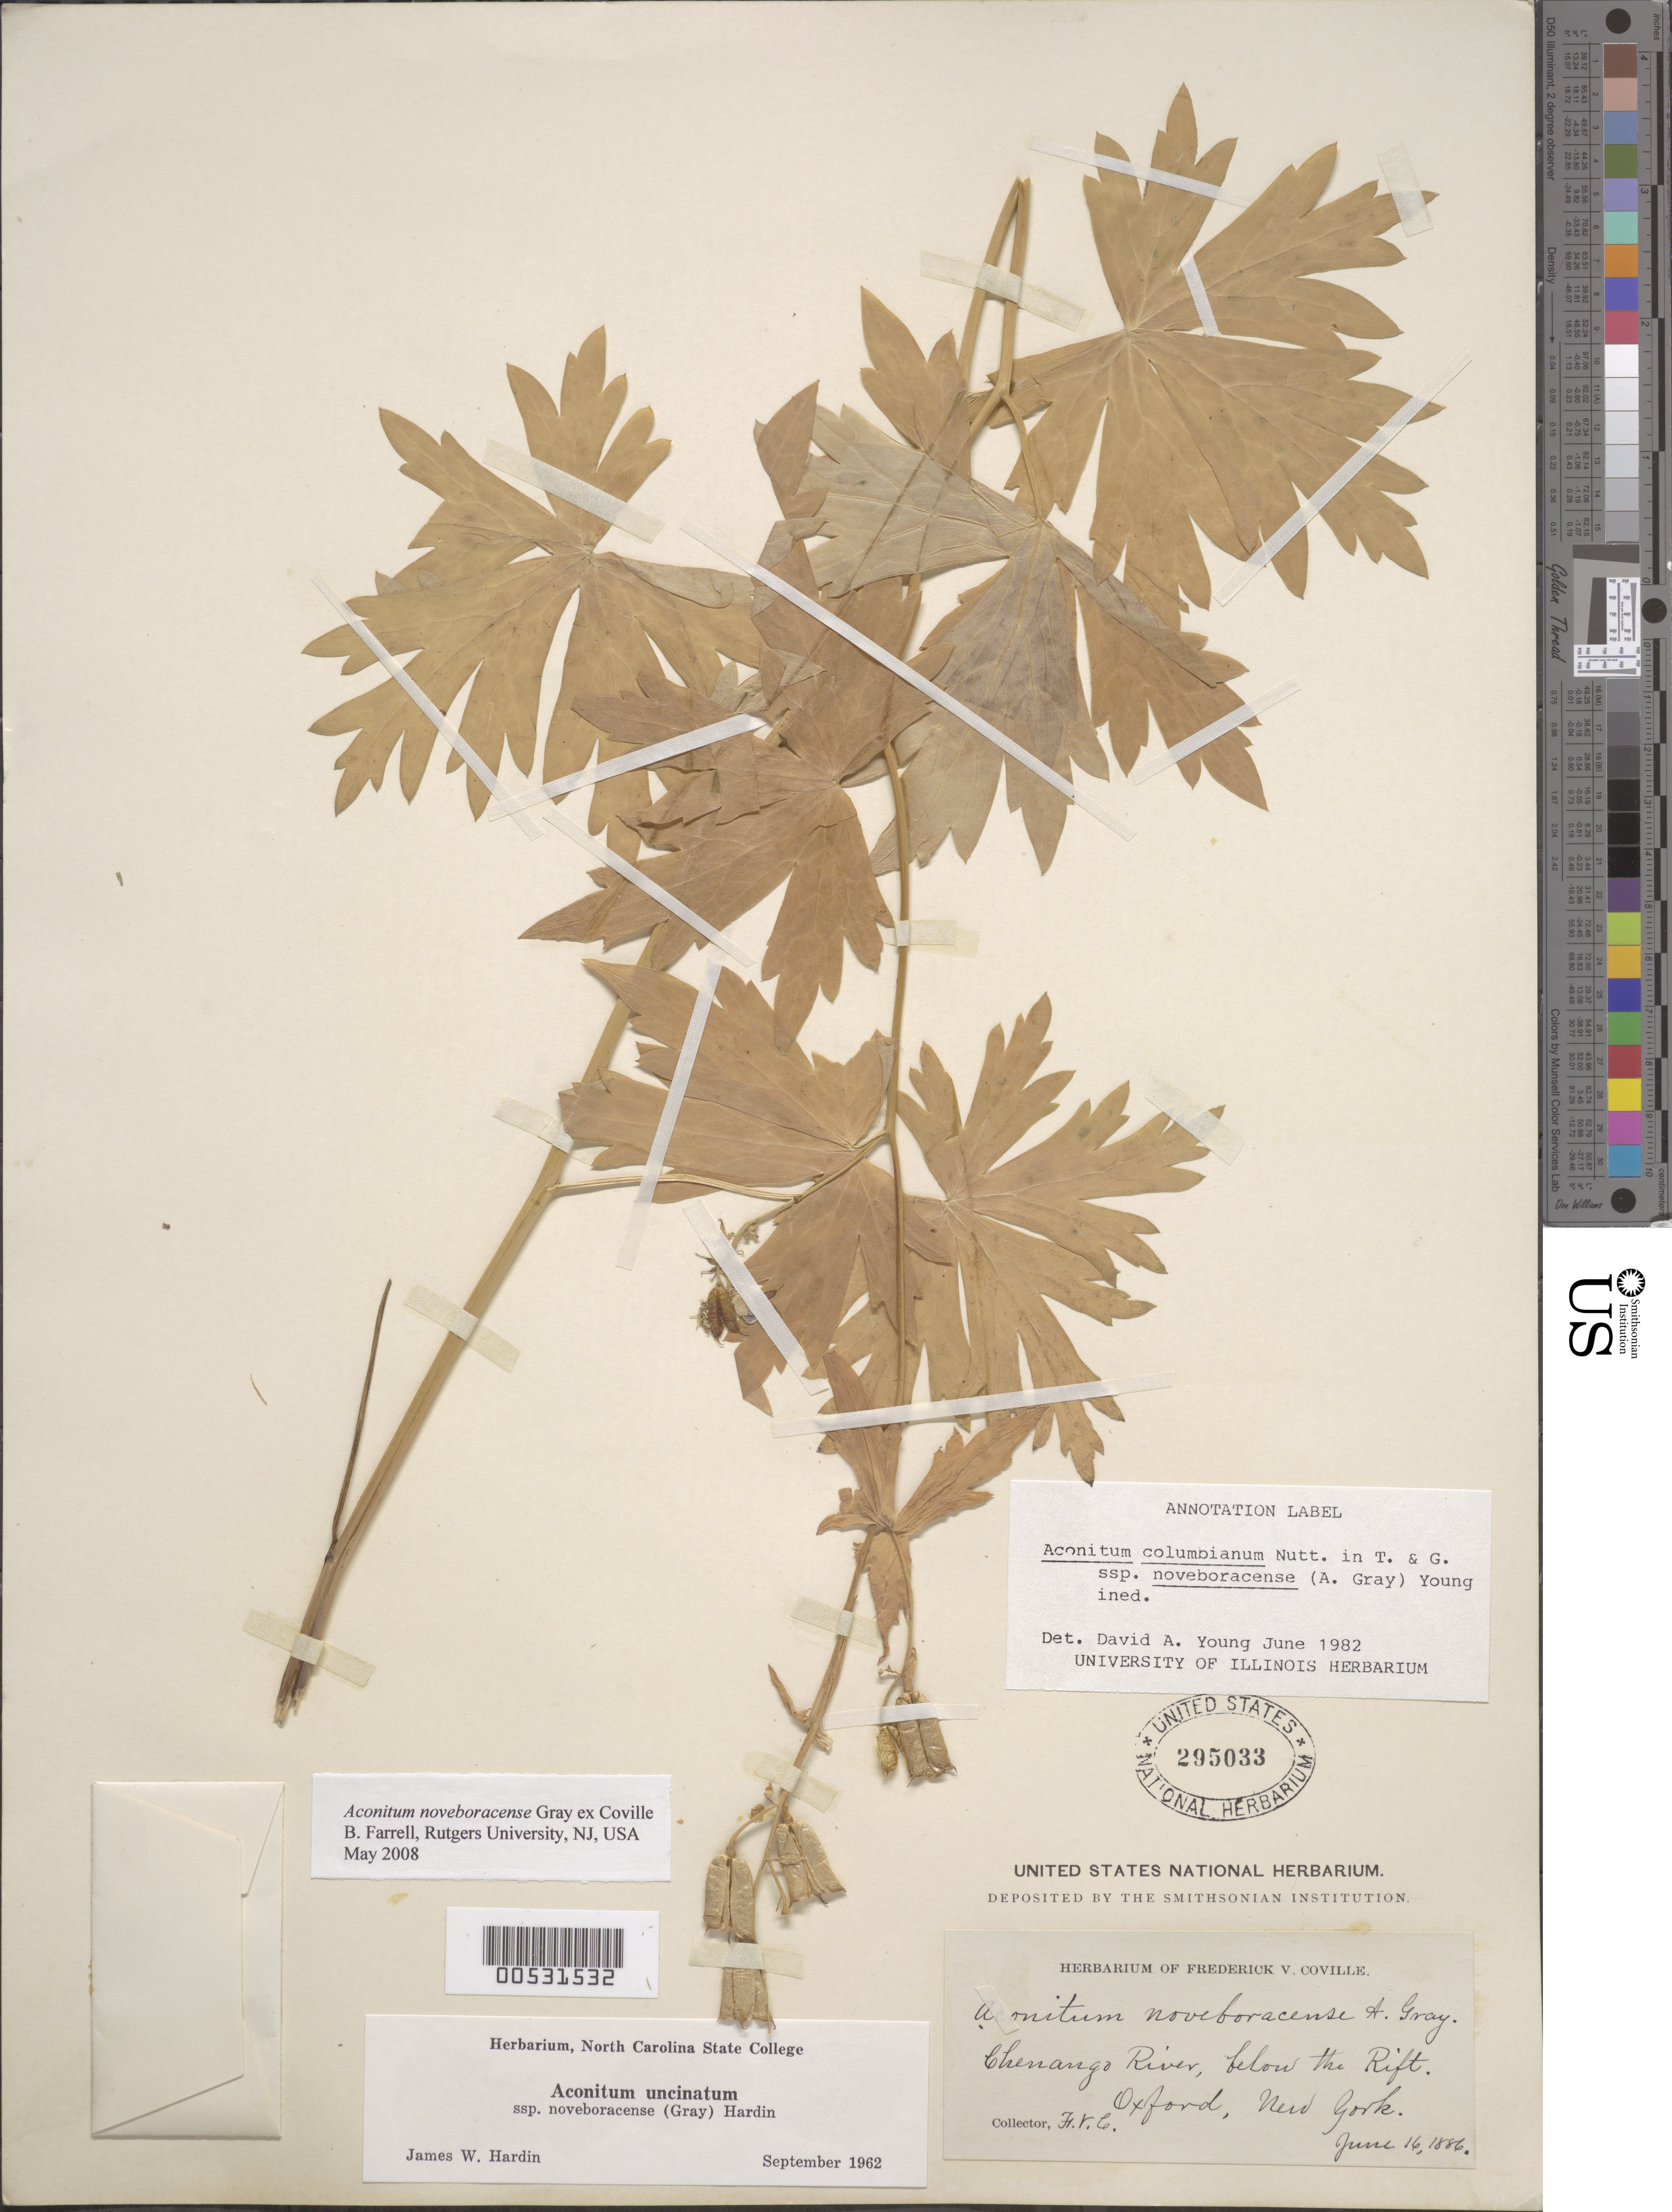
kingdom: Plantae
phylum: Tracheophyta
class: Magnoliopsida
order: Ranunculales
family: Ranunculaceae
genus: Aconitum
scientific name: Aconitum noveboracense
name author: A. Gray ex Coville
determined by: Young, D. A.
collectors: F. V. Coville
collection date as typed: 16 Jun 1886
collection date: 1886-06-16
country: United States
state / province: New York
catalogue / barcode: US 295033